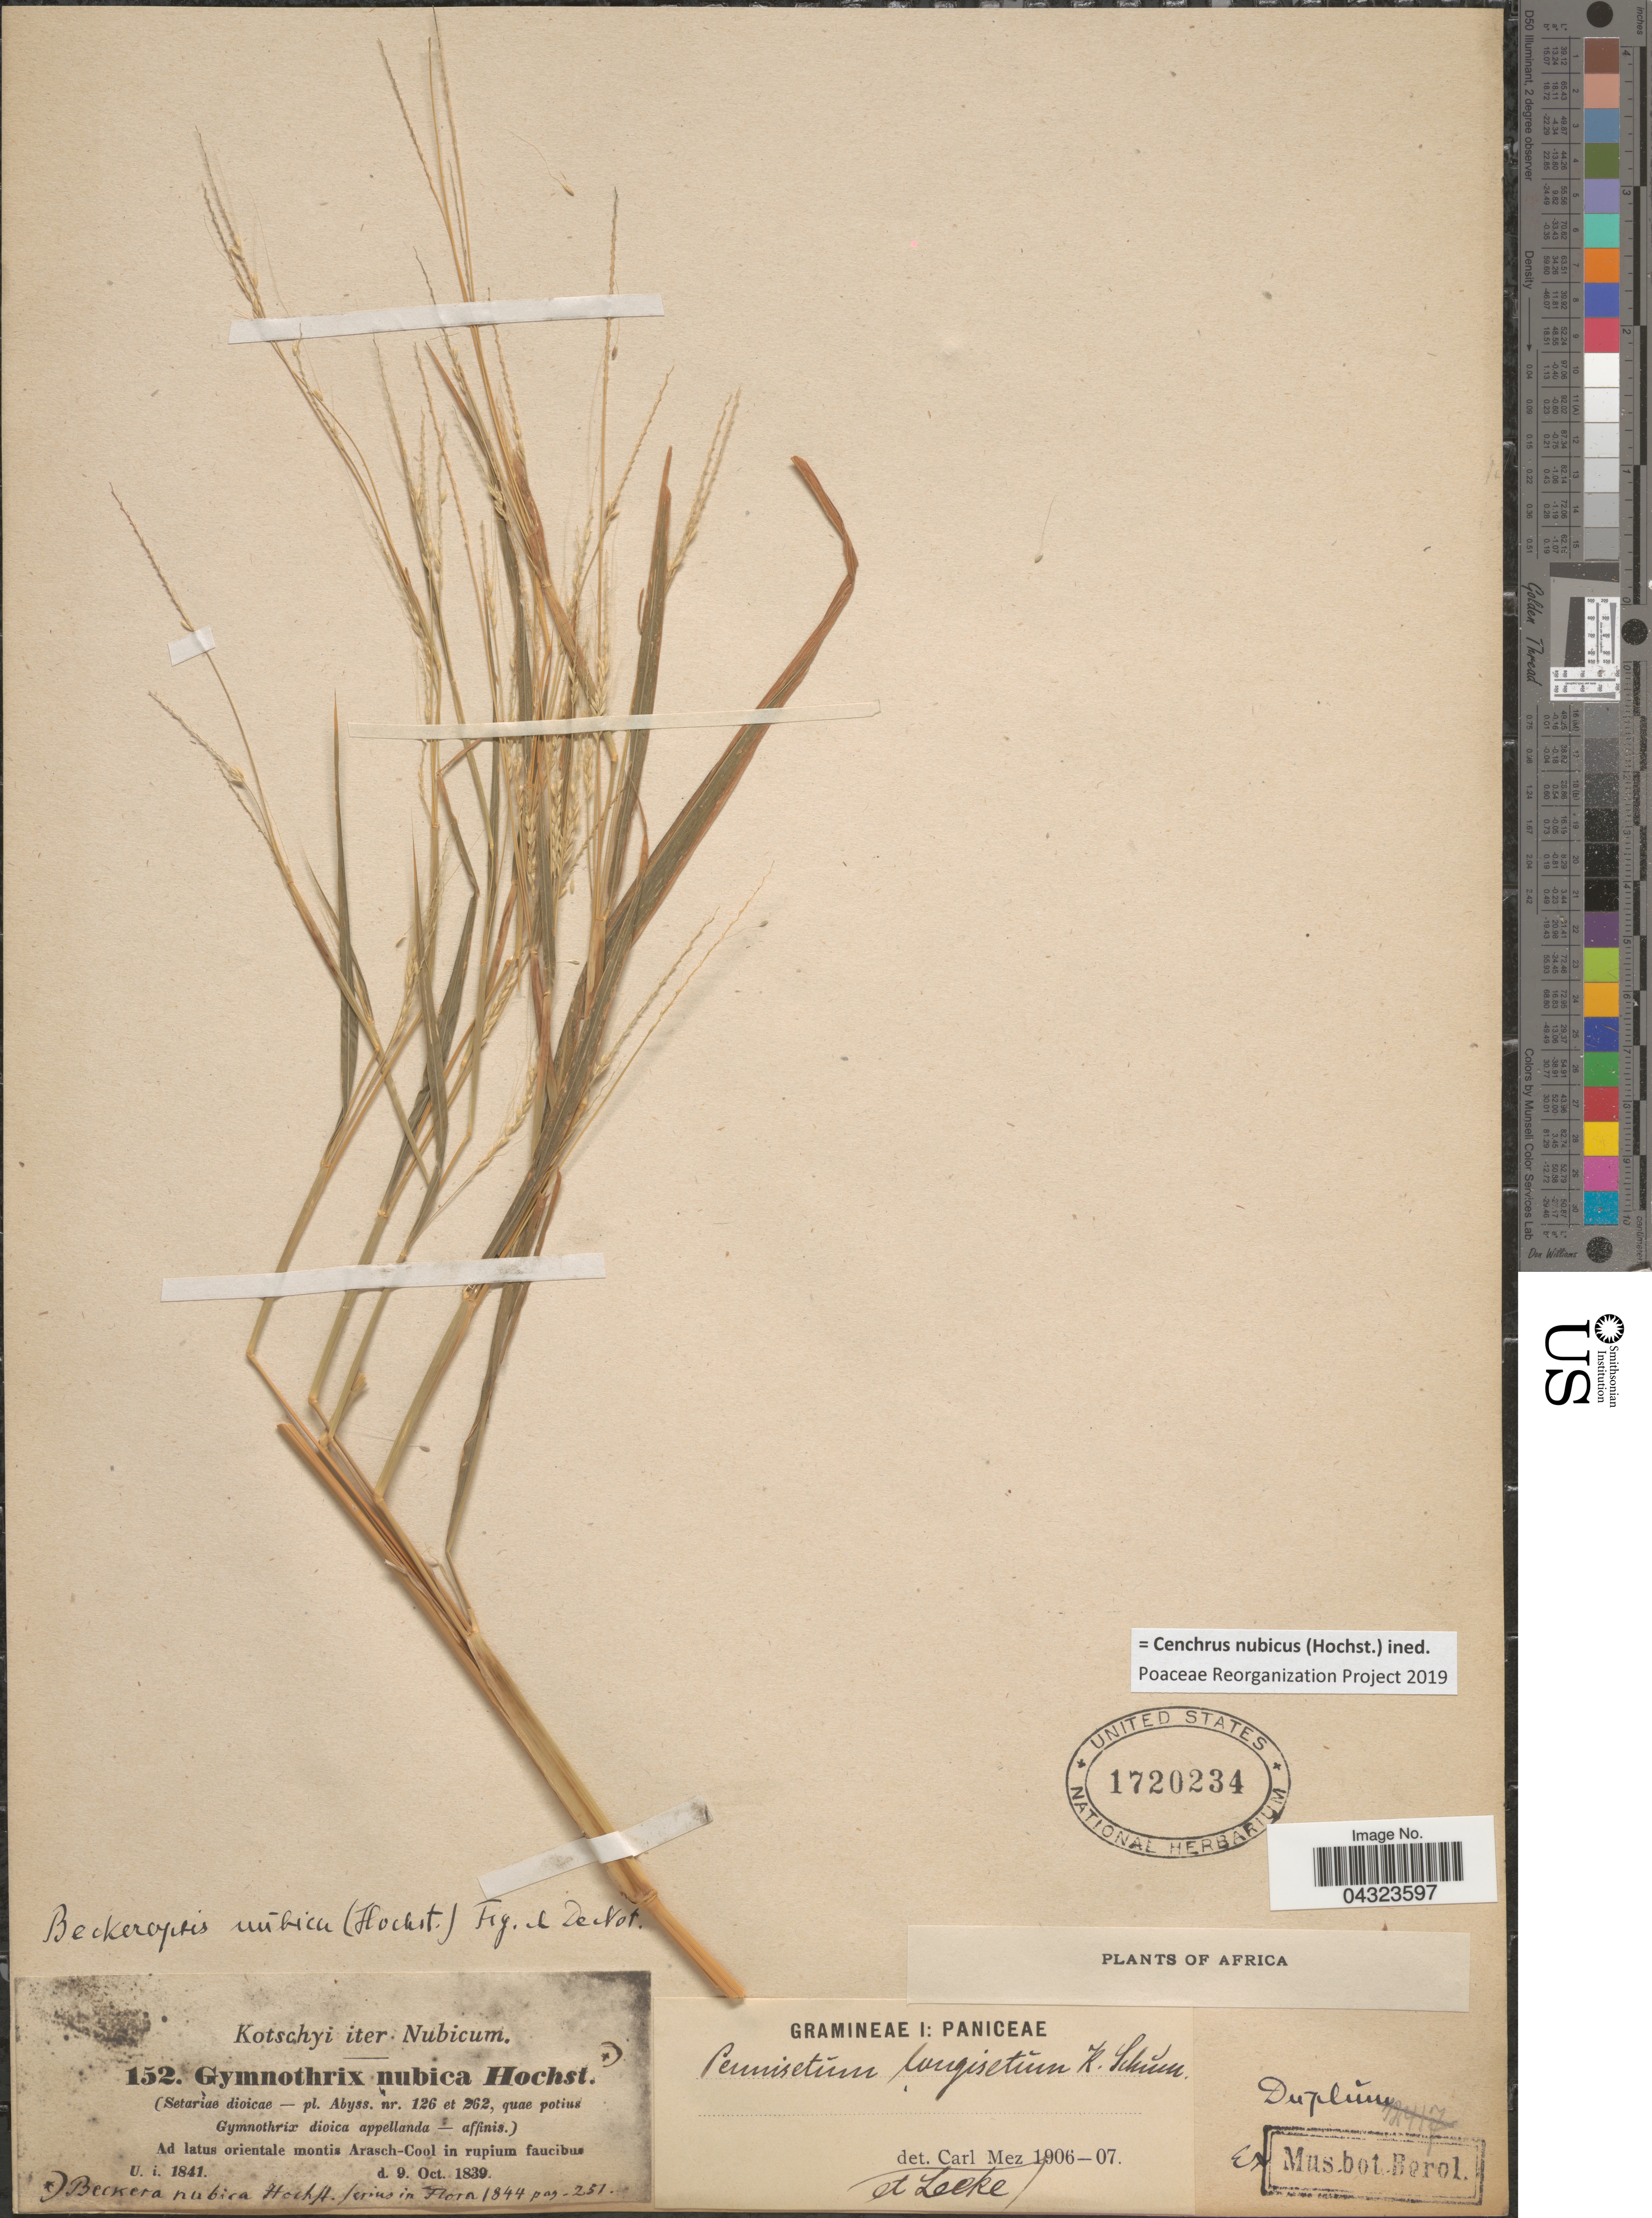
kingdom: Plantae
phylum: Tracheophyta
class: Liliopsida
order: Poales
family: Poaceae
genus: Cenchrus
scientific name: Cenchrus nubicus (Hochst.) ined. PRP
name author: (Hochst.)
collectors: -. Kotschyi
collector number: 152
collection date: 1839-10-09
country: Ethiopia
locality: Iter Nubicum. Ad latus orientale montis Arasch-Cool in rupium faucibus. Africa.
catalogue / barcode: US 1720234